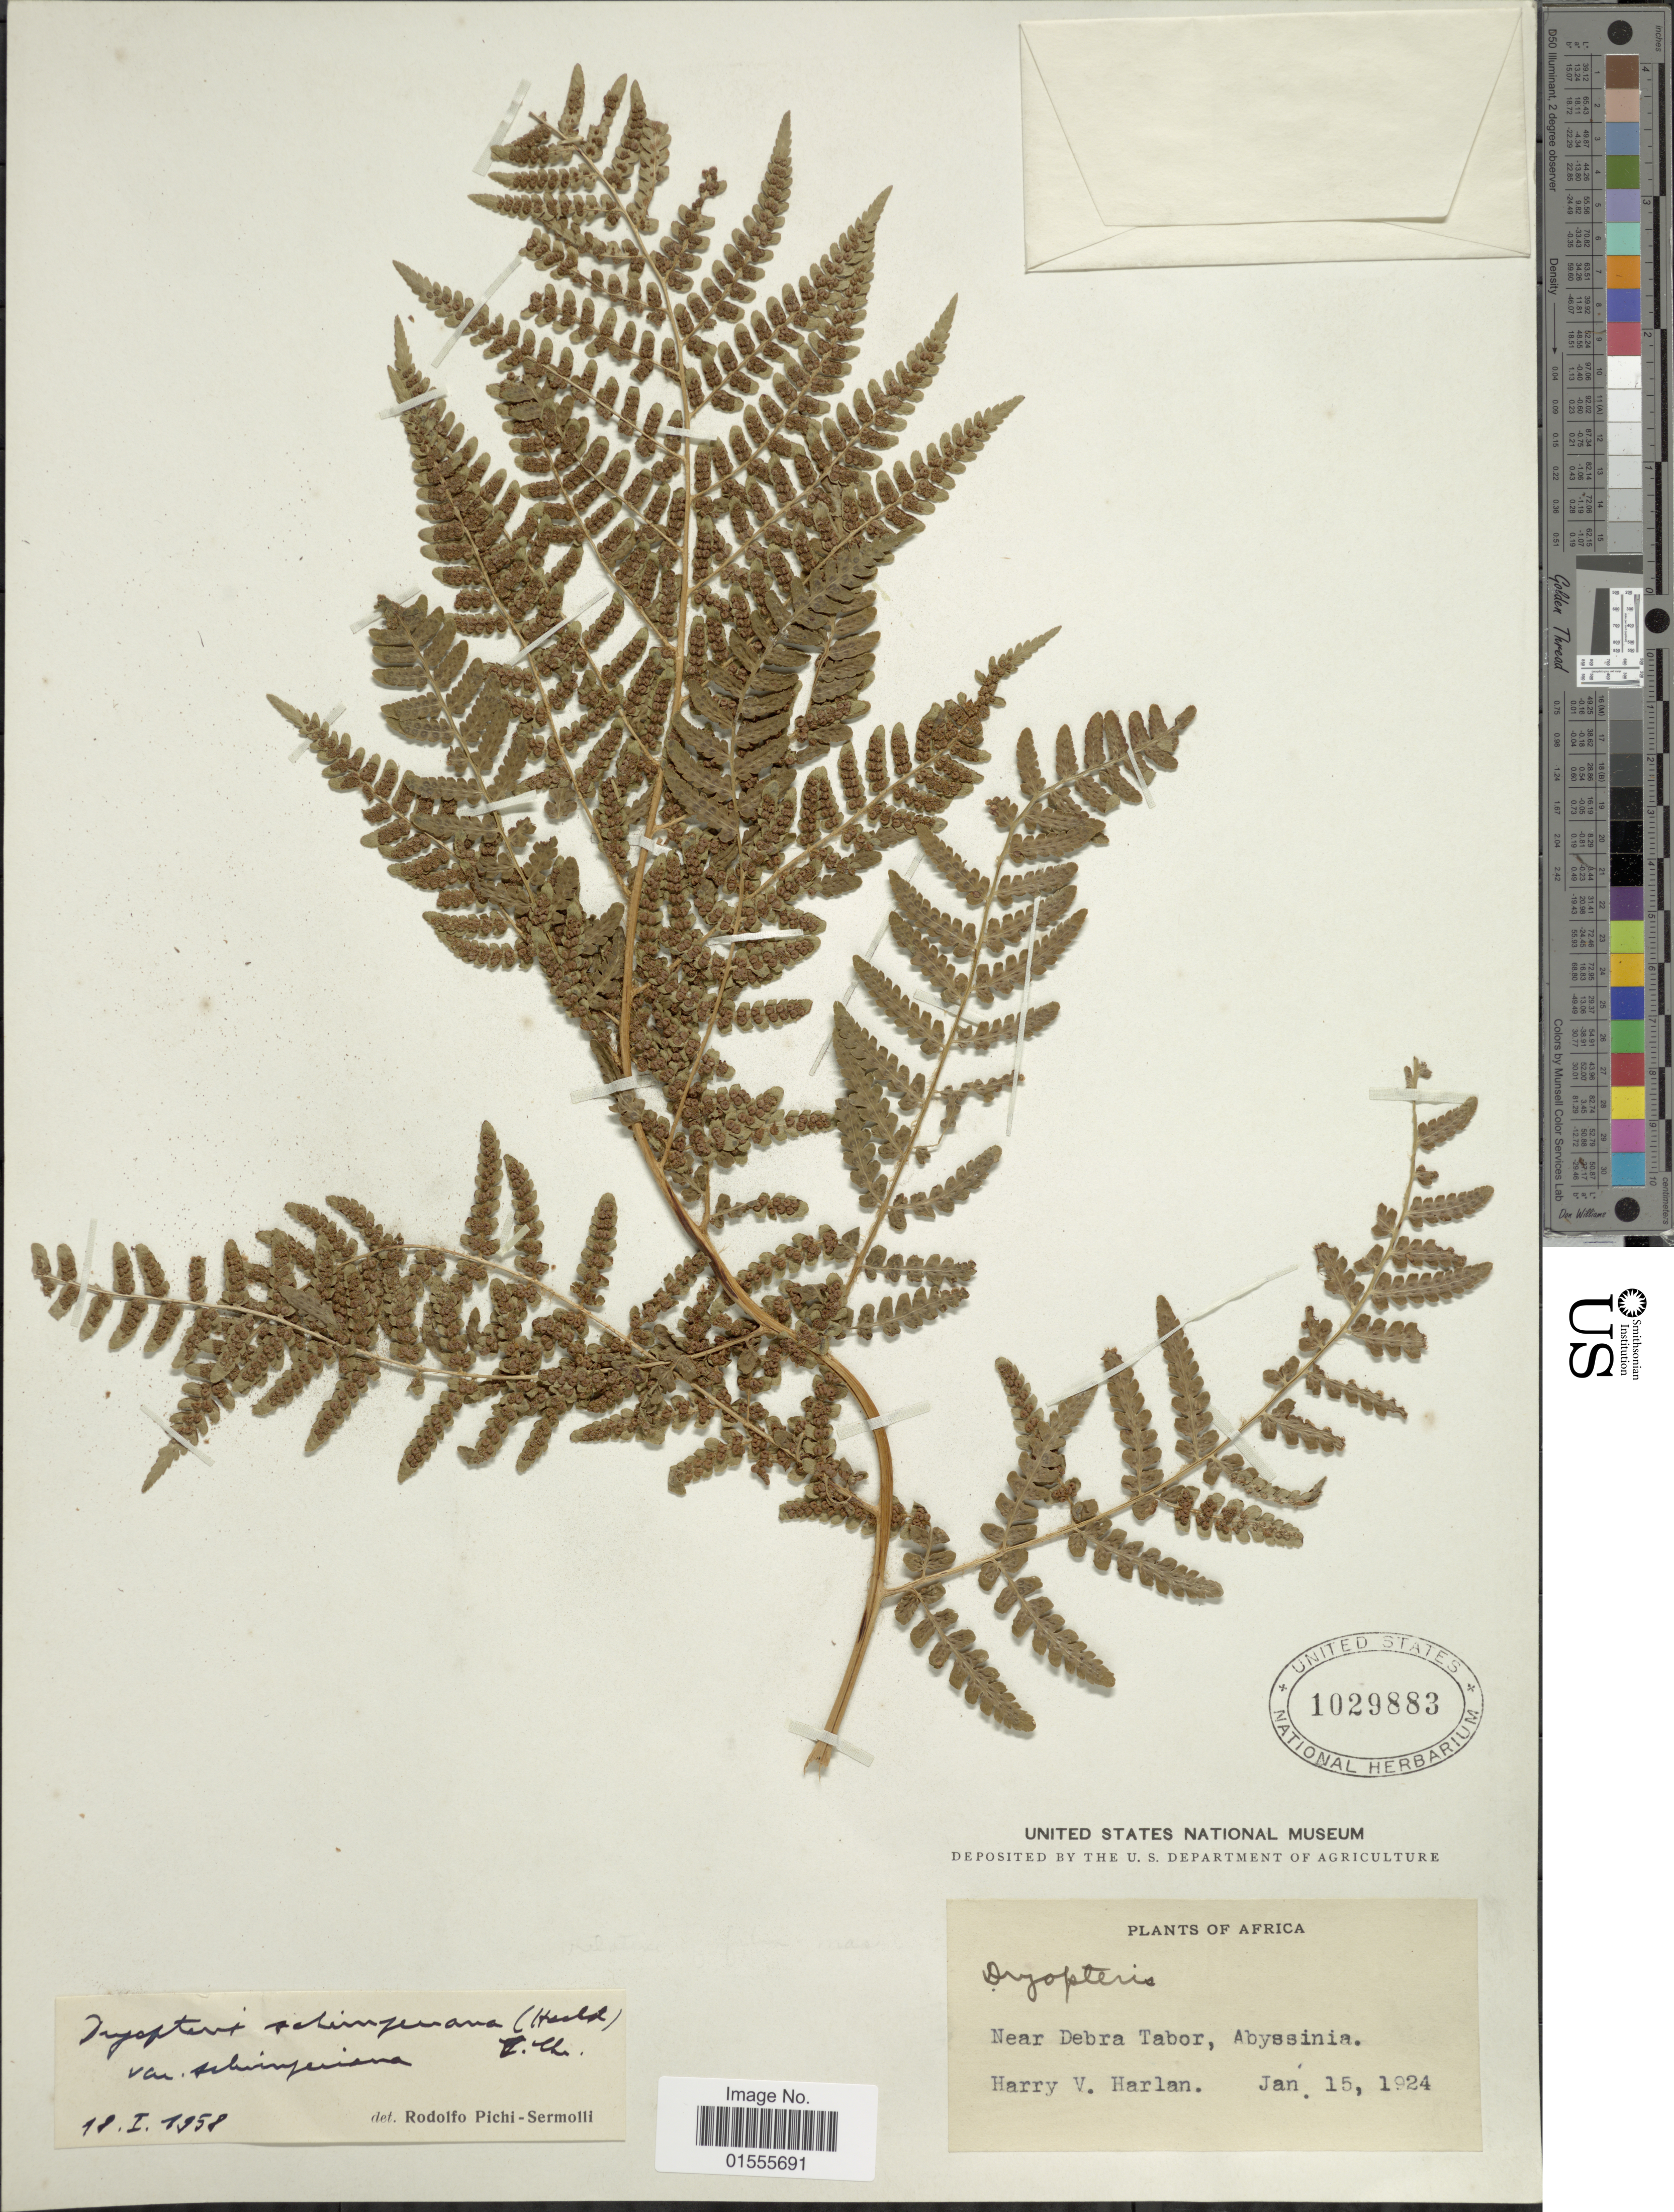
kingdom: Plantae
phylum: Tracheophyta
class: Polypodiopsida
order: Polypodiales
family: Dryopteridaceae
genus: Dryopteris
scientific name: Dryopteris schimperiana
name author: (Hochst.) C. Chr.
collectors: H. Harlan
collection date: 1924-01-15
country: Ethiopia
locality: Near Debra Tabor, Abyssinia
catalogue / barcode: US 1029883